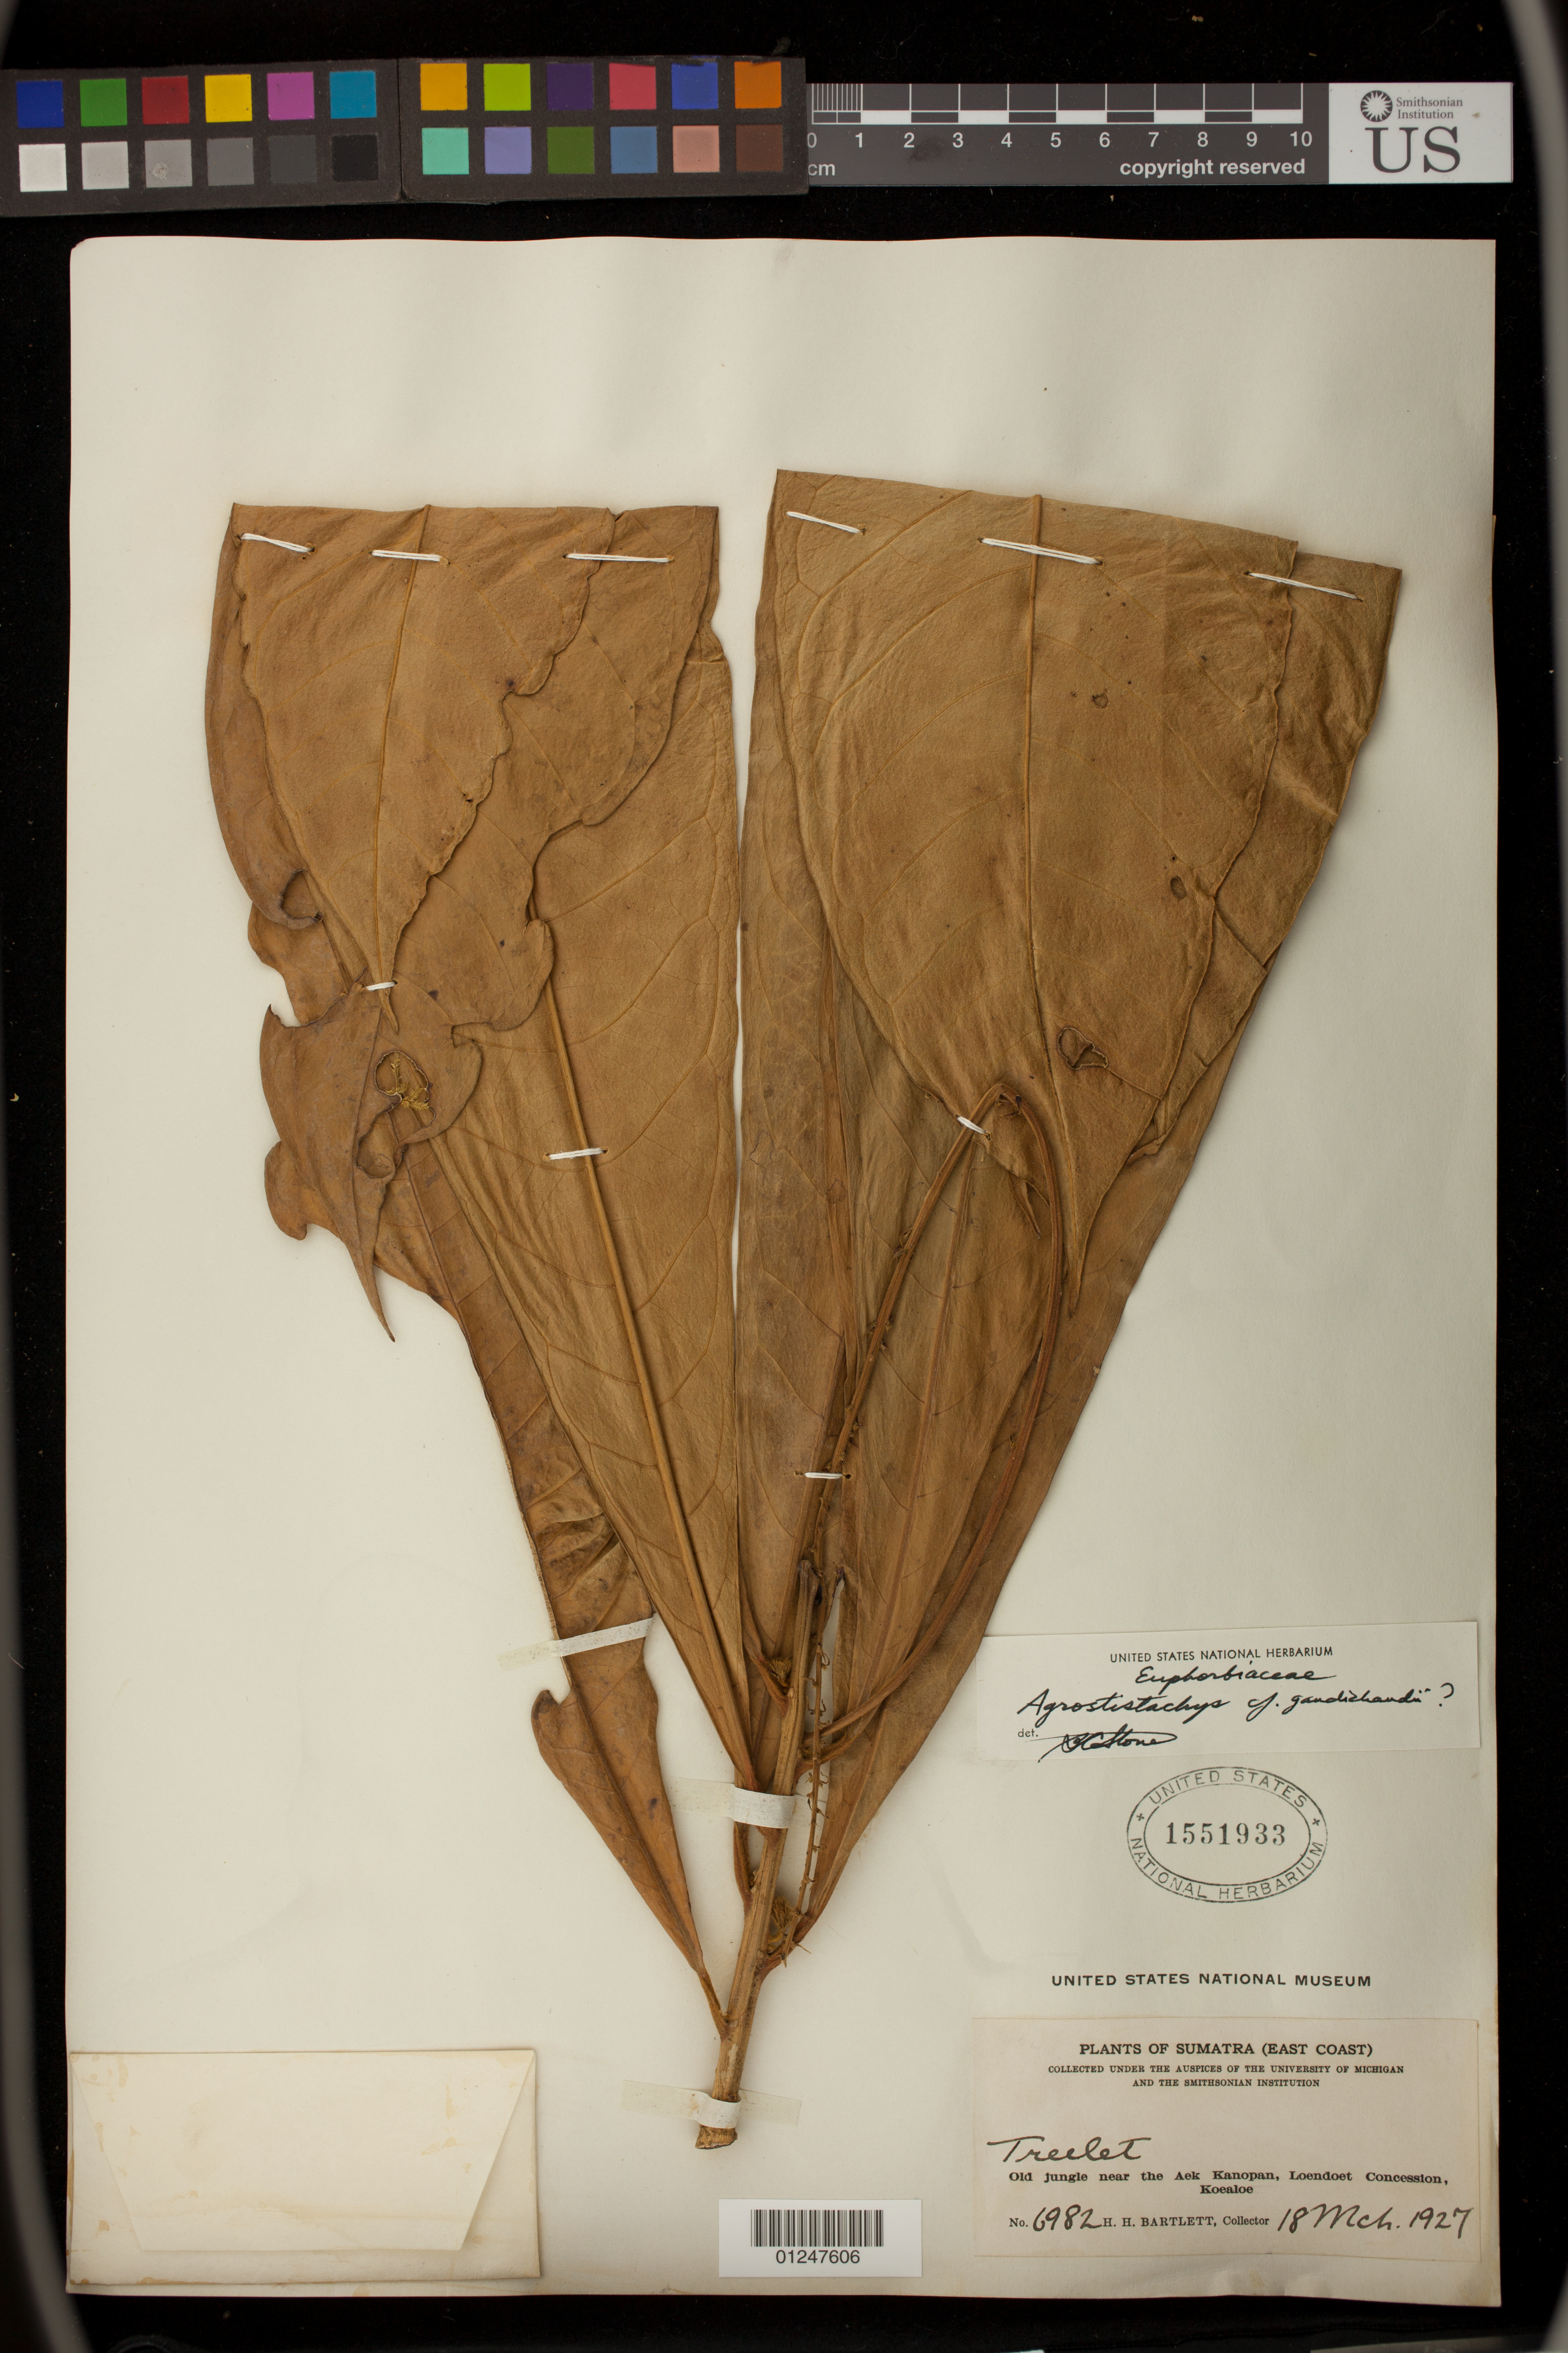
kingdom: Plantae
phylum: Tracheophyta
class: Magnoliopsida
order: Malpighiales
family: Euphorbiaceae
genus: Agrostistachys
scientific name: Agrostistachys gaudichaudii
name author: Baill. ex Müll. Arg.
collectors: H. H. Bartlett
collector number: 6982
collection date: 1927-03-18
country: Indonesia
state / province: Sumatra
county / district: Sumatera Utara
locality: Old jungle near the Aek Kanopan, Loendoet Concession, Koealoe.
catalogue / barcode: US 1551933